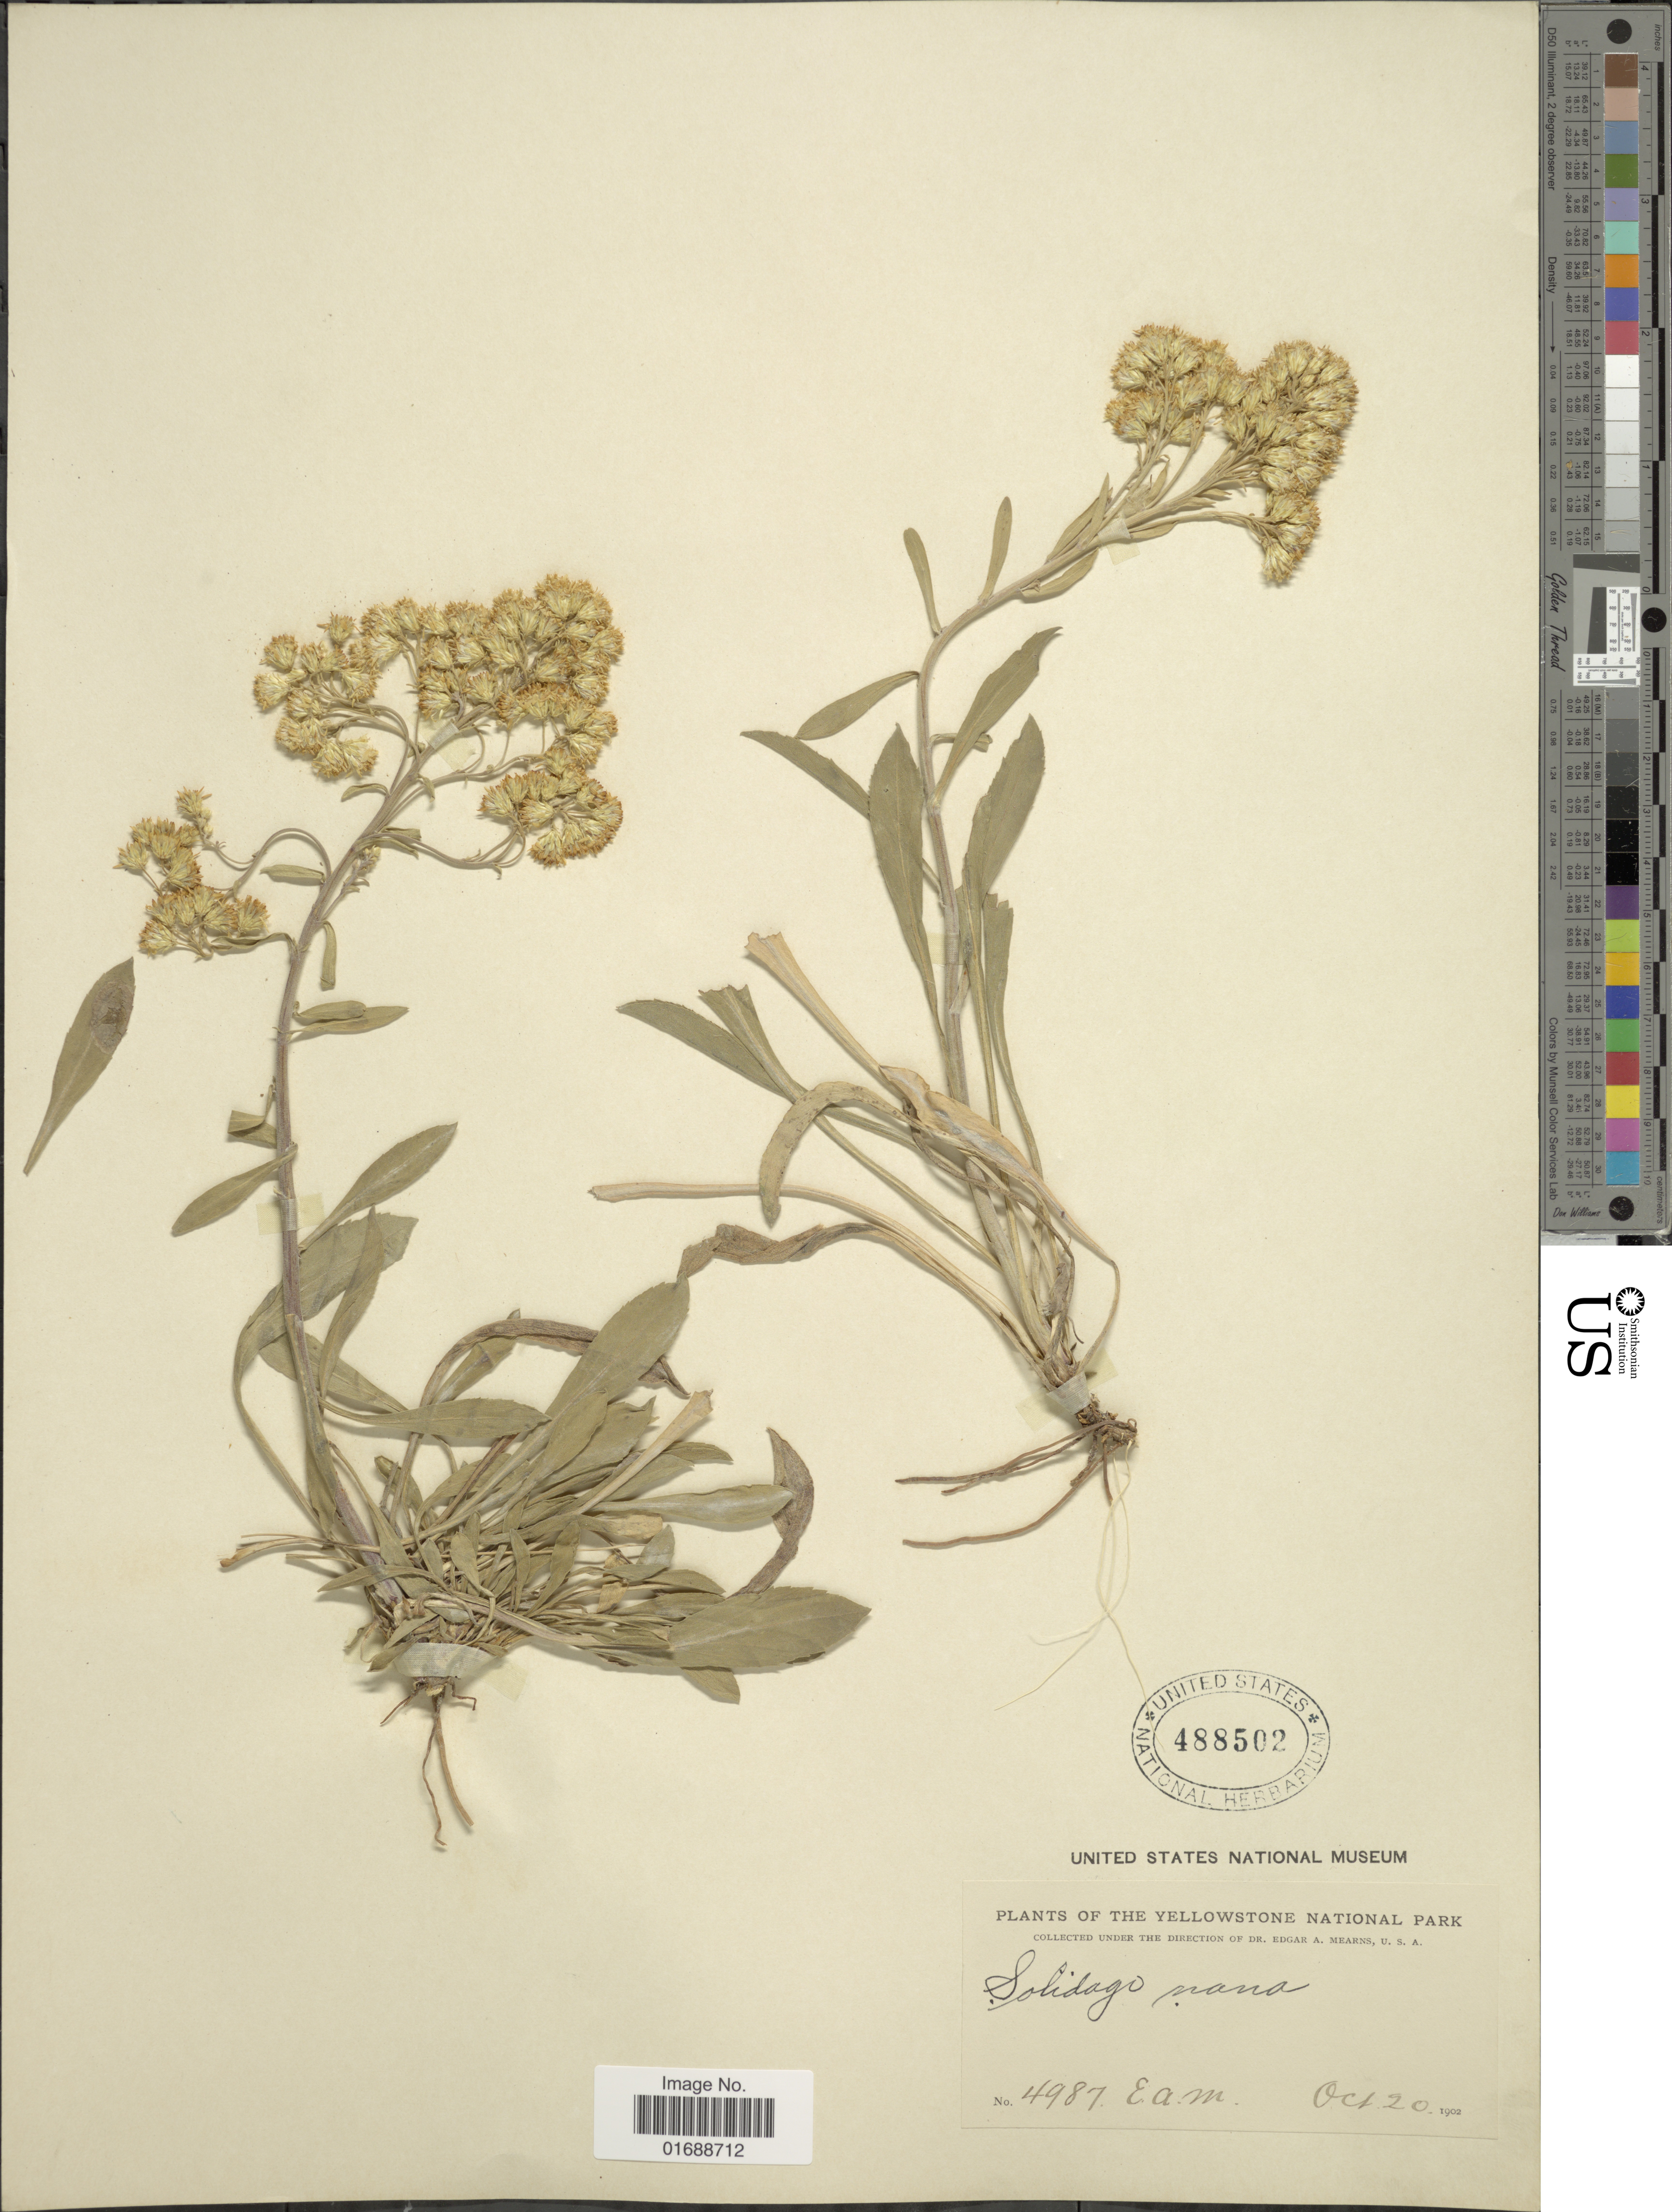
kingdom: Plantae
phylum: Tracheophyta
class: Magnoliopsida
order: Asterales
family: Asteraceae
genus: Solidago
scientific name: Solidago nana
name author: Nutt.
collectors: E. A. Mearns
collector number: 4987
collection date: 1902-10-20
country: United States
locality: Yellowstone National Park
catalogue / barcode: US 488502